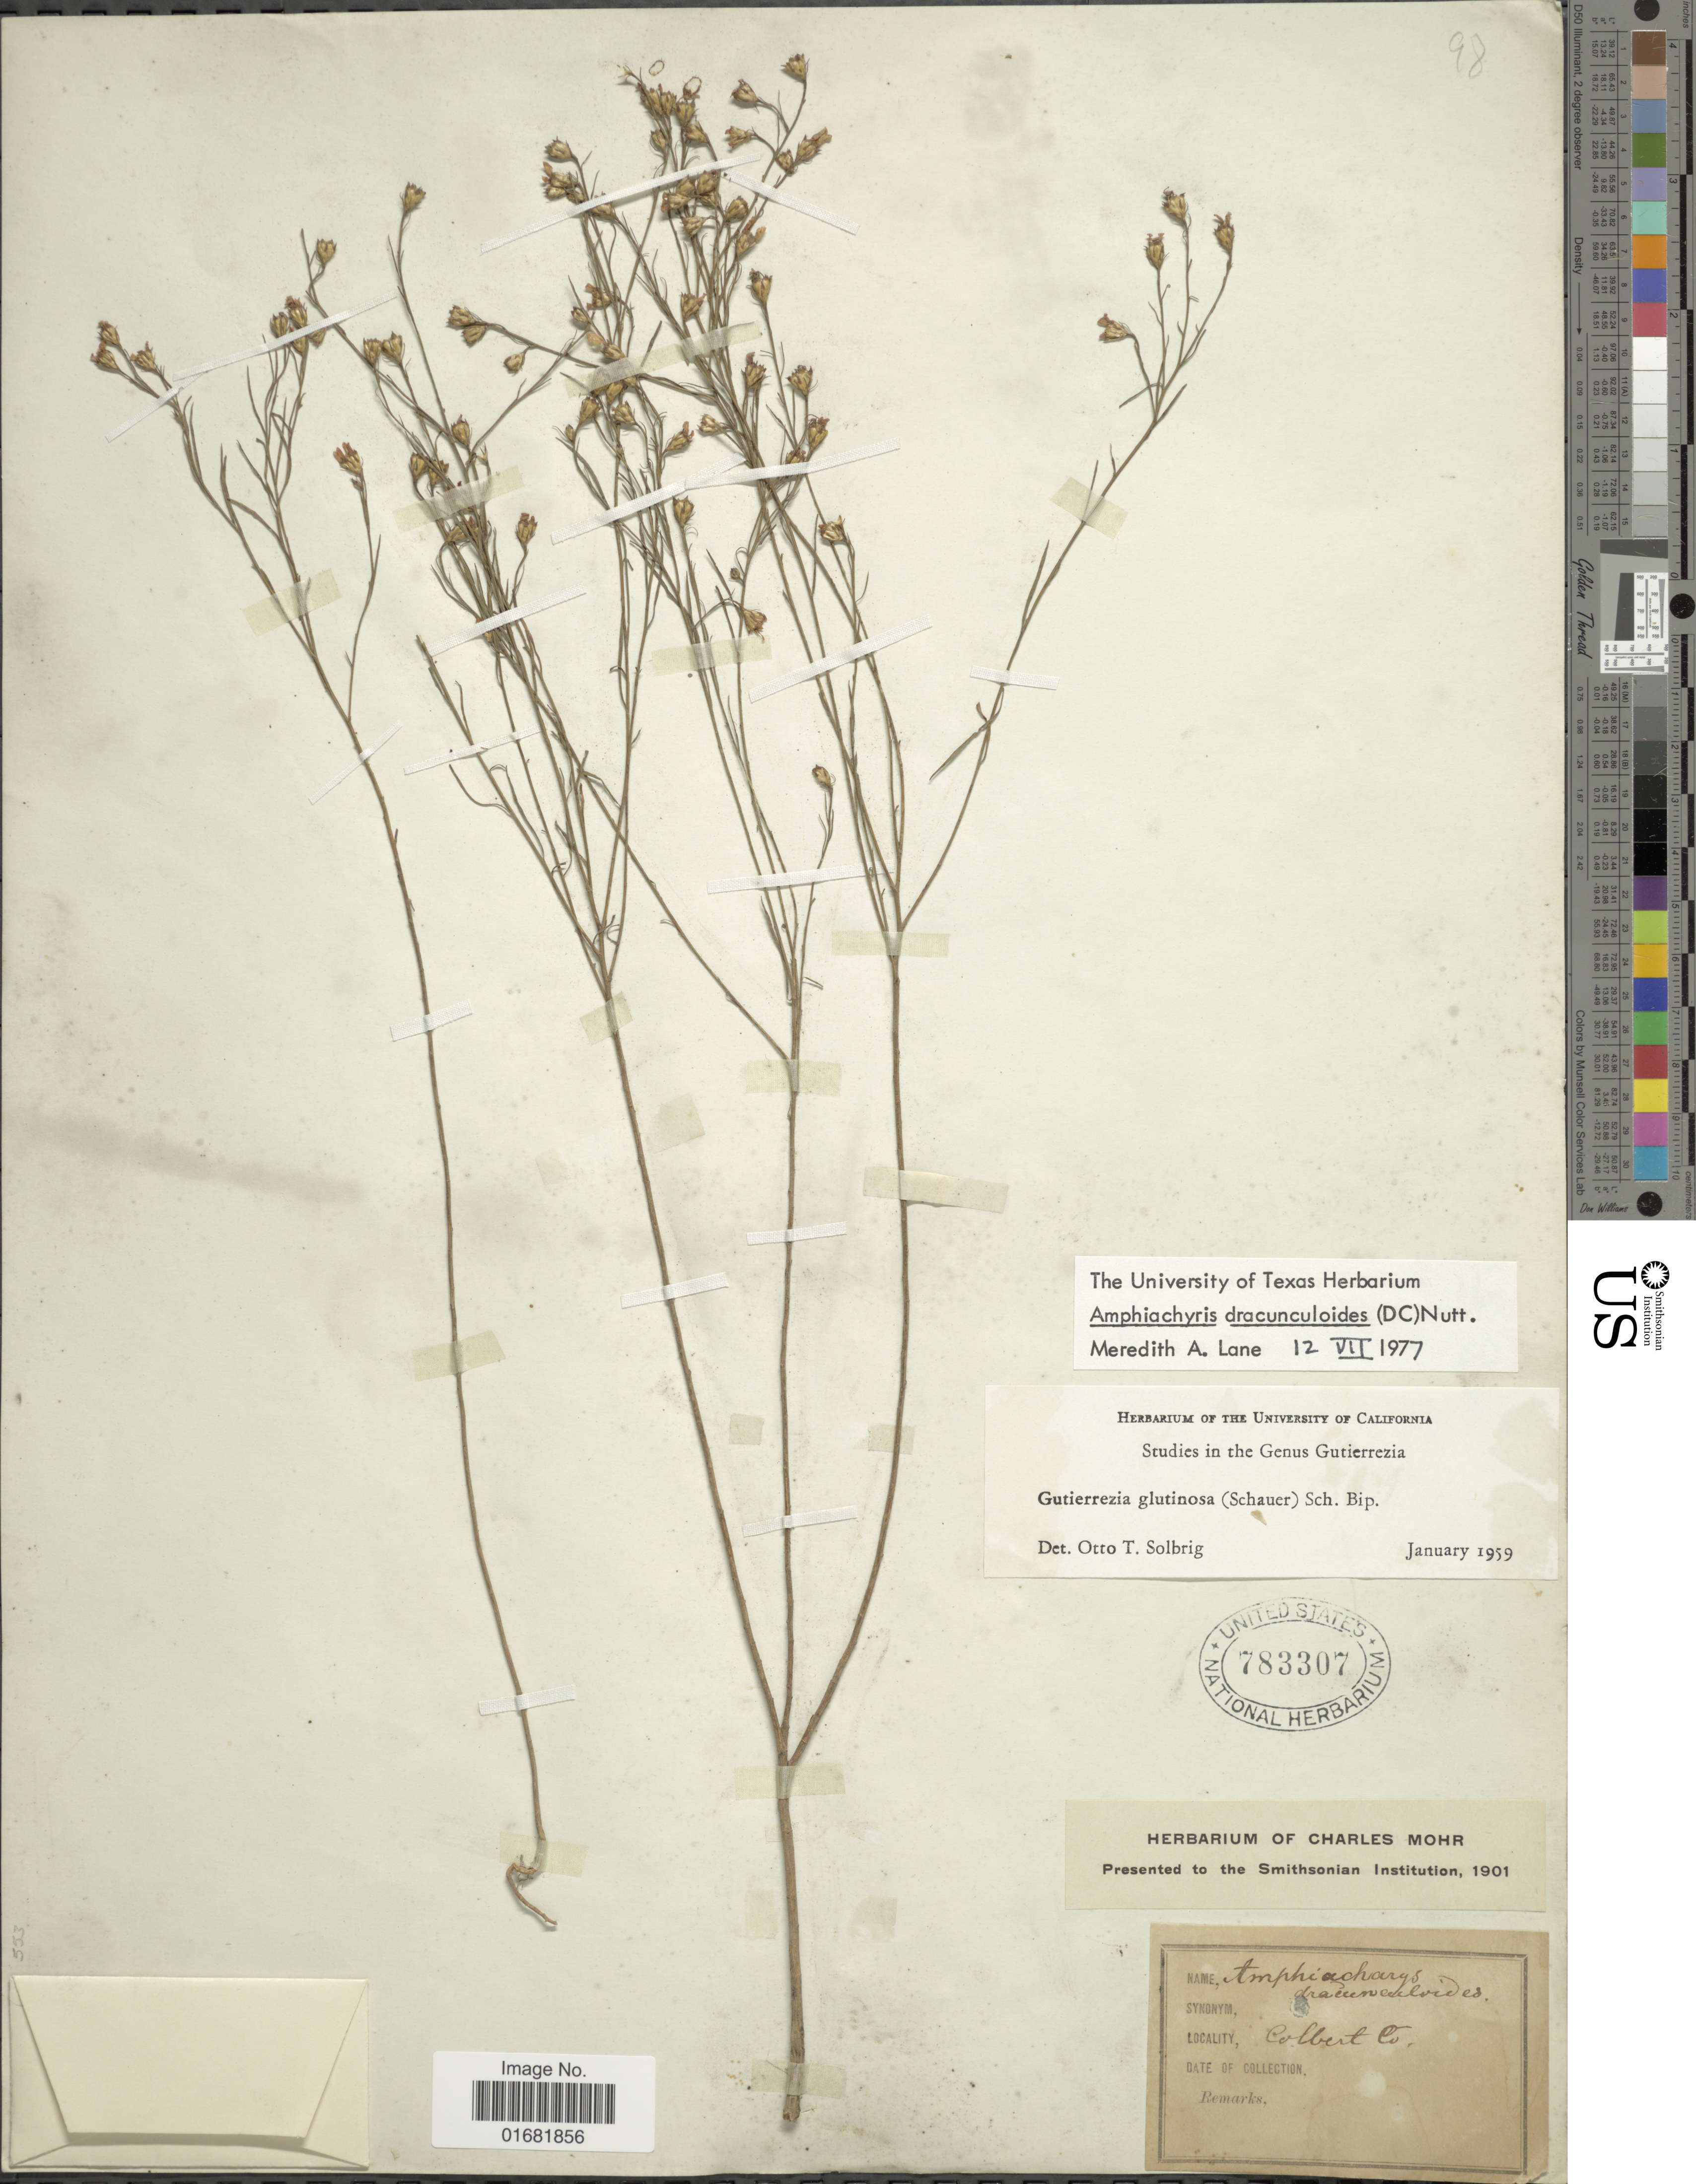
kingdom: Plantae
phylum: Tracheophyta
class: Magnoliopsida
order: Asterales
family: Asteraceae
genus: Amphiachyris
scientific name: Amphiachyris dracunculoides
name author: (DC.) Nutt.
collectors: ex herb. Charles Mohr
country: United States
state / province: Alabama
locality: Colbert Co.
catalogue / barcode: US 783307